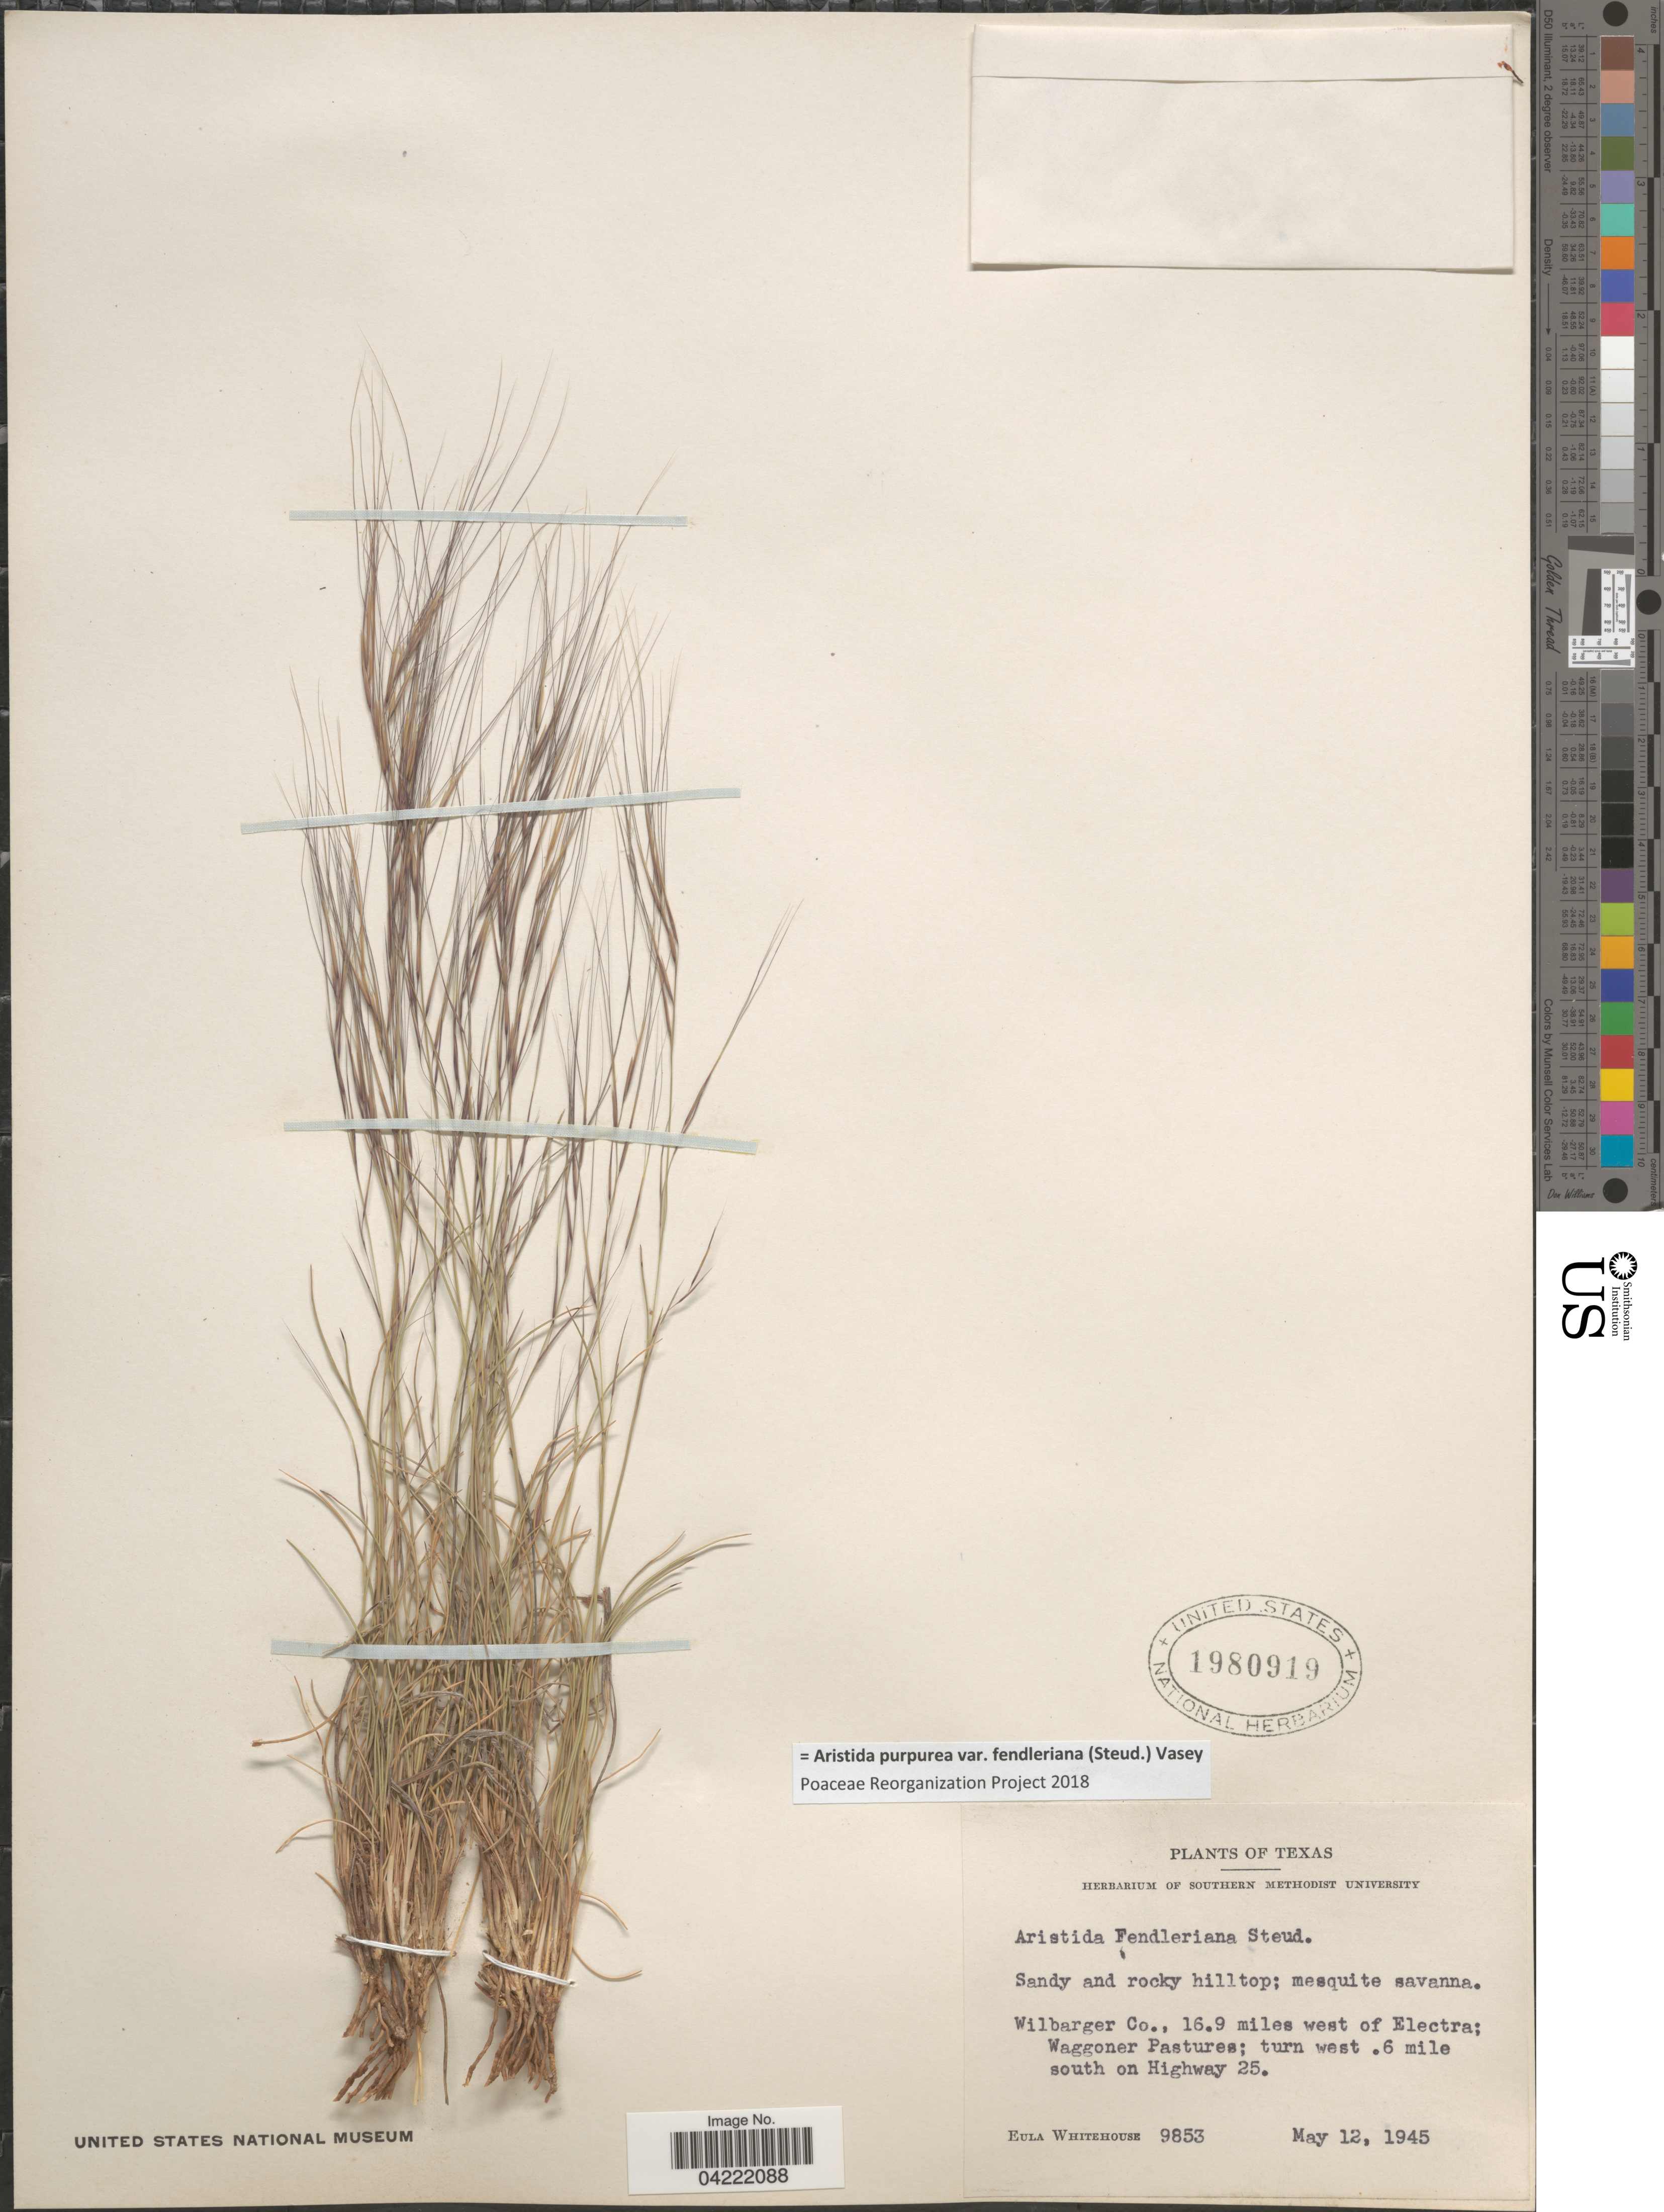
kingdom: Plantae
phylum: Tracheophyta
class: Liliopsida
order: Poales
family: Poaceae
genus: Aristida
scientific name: Aristida purpurea var. fendleriana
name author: (Steud.) Vasey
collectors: E. Whitehouse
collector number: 9853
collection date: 1945-05-12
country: United States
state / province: Texas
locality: Sandy and rocky hilltop; mesquite savanna. Wilbarger Co., 16.9 miles west of Electra; Waggoner Pastures; turn west .6 mile south on Highway 25.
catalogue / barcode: US 1980919